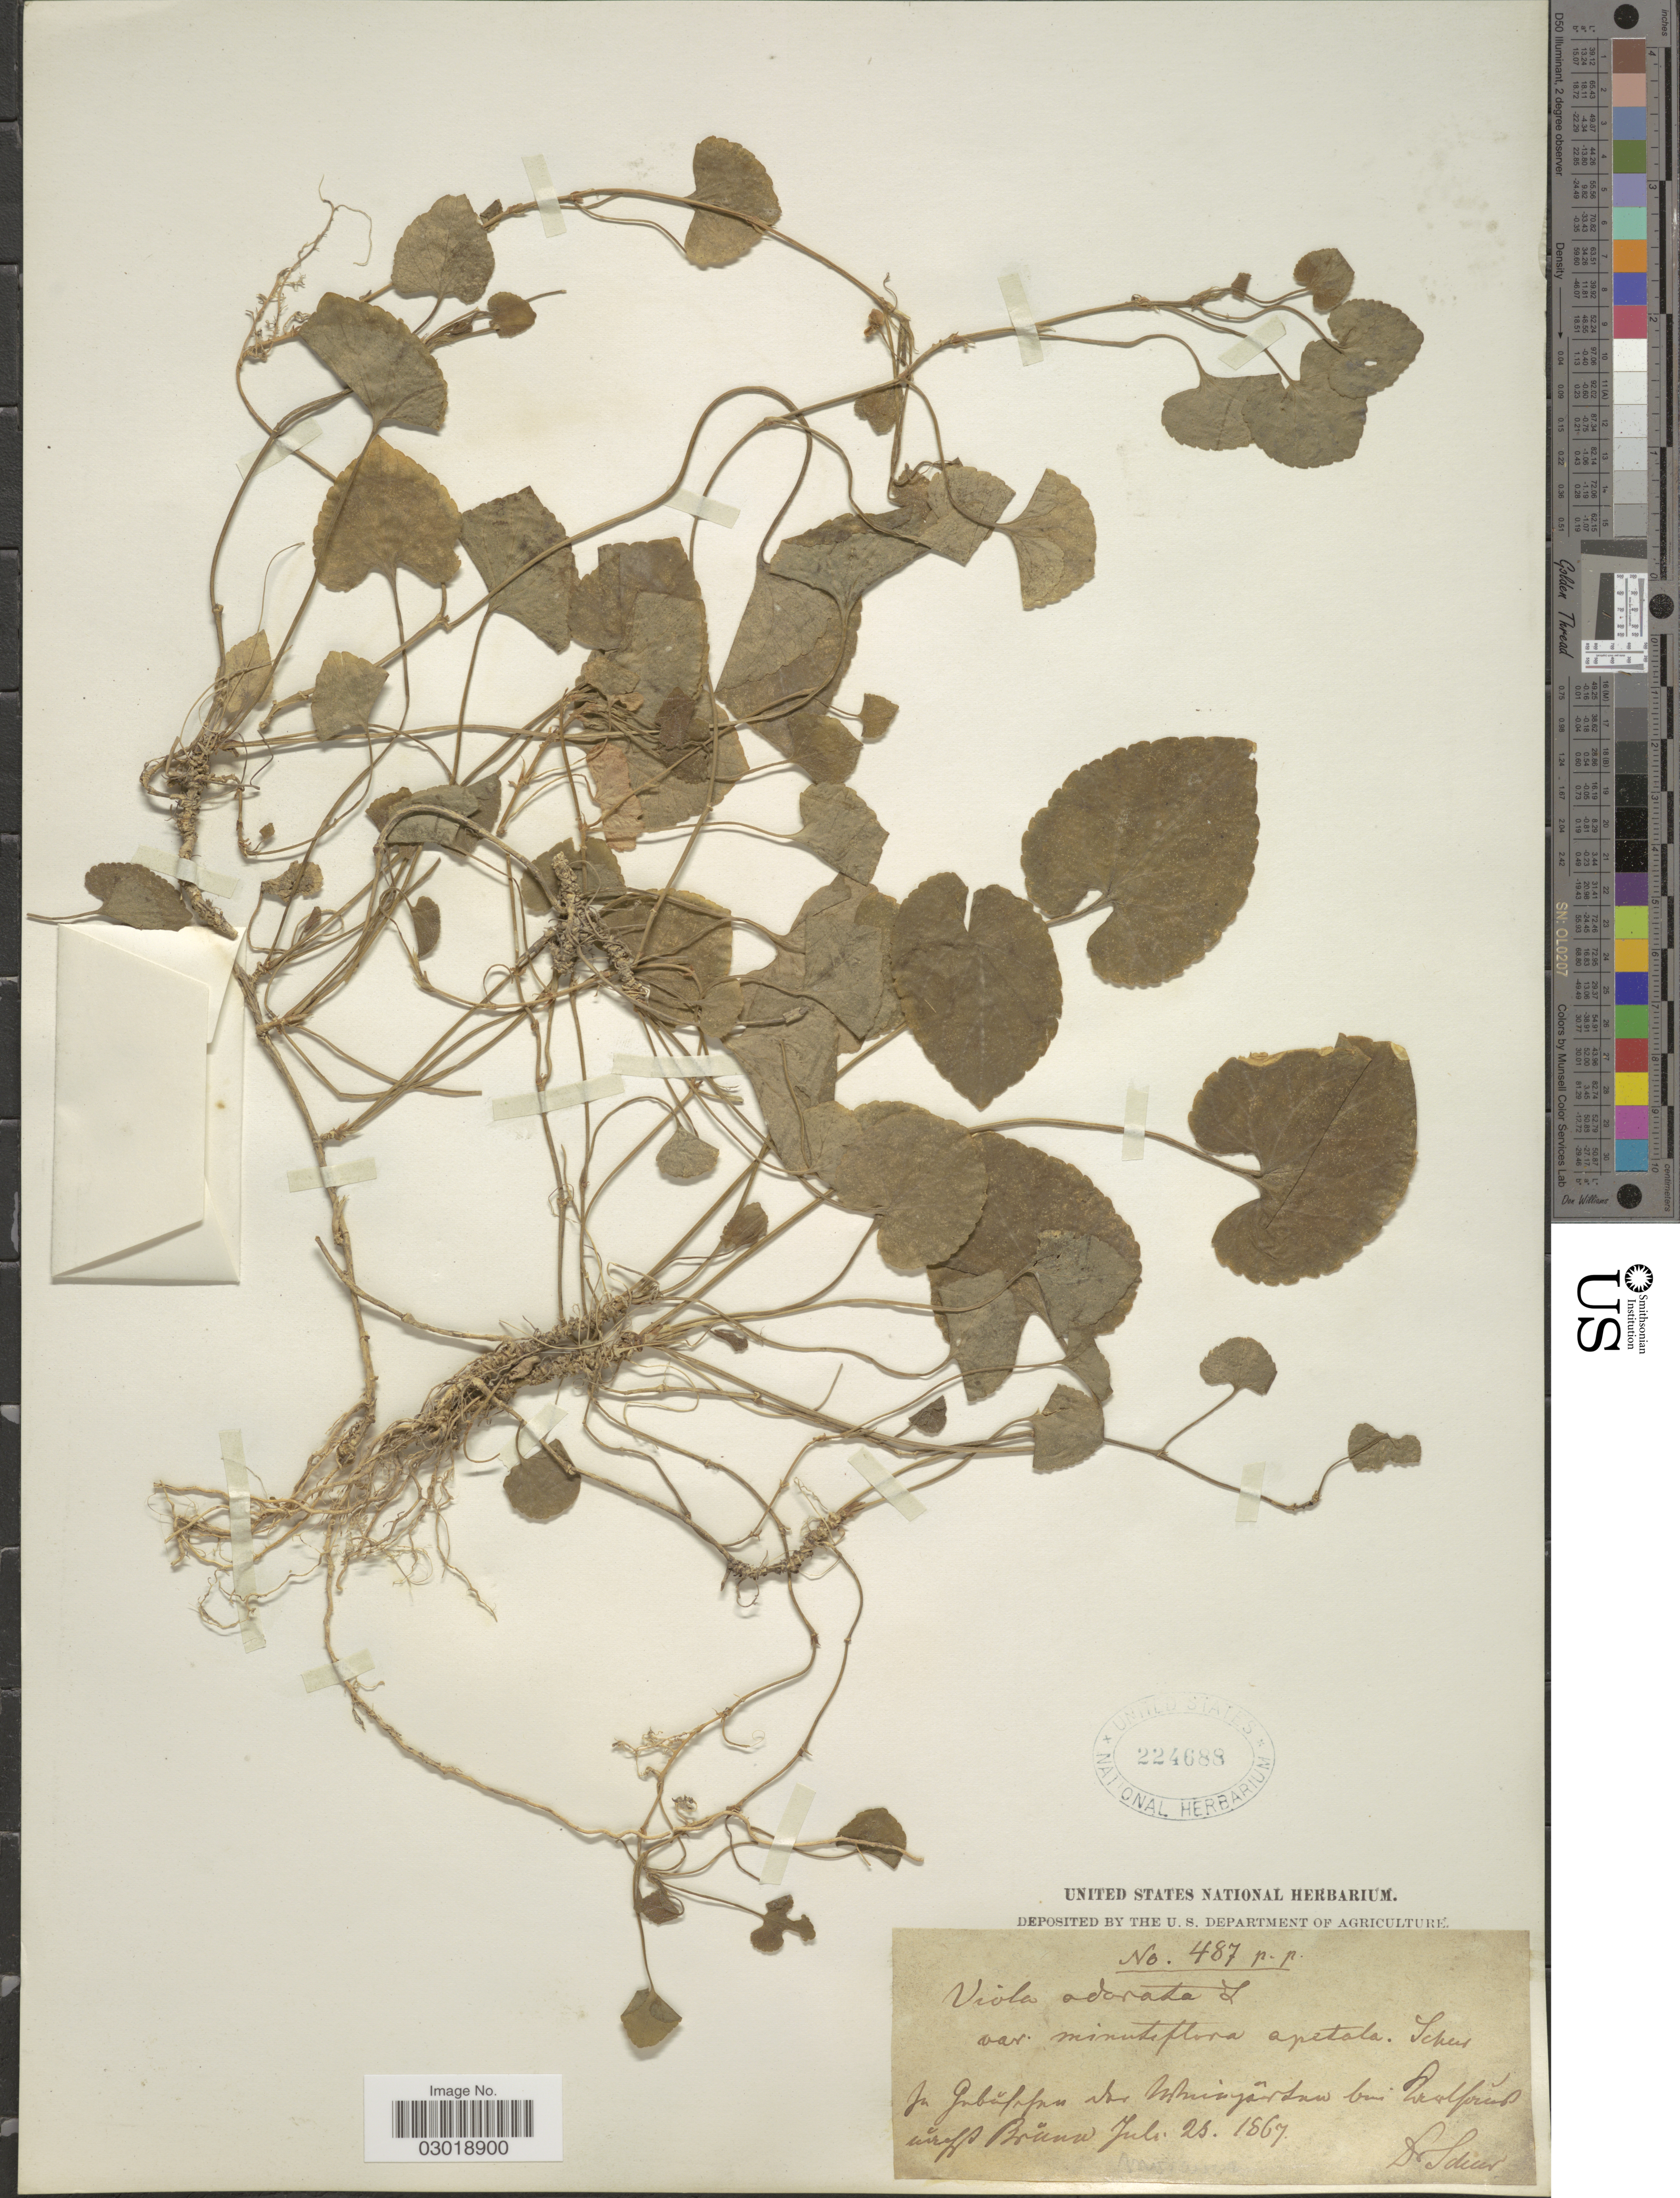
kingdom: Plantae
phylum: Tracheophyta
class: Magnoliopsida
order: Malpighiales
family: Violaceae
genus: Viola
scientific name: Viola odorata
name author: L.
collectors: Schur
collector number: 487p.p.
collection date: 1867-07-25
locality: In gebuschen bei Wulfinshaw bei Waldpund wurfs Braum. [interpreted]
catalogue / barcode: US 224688